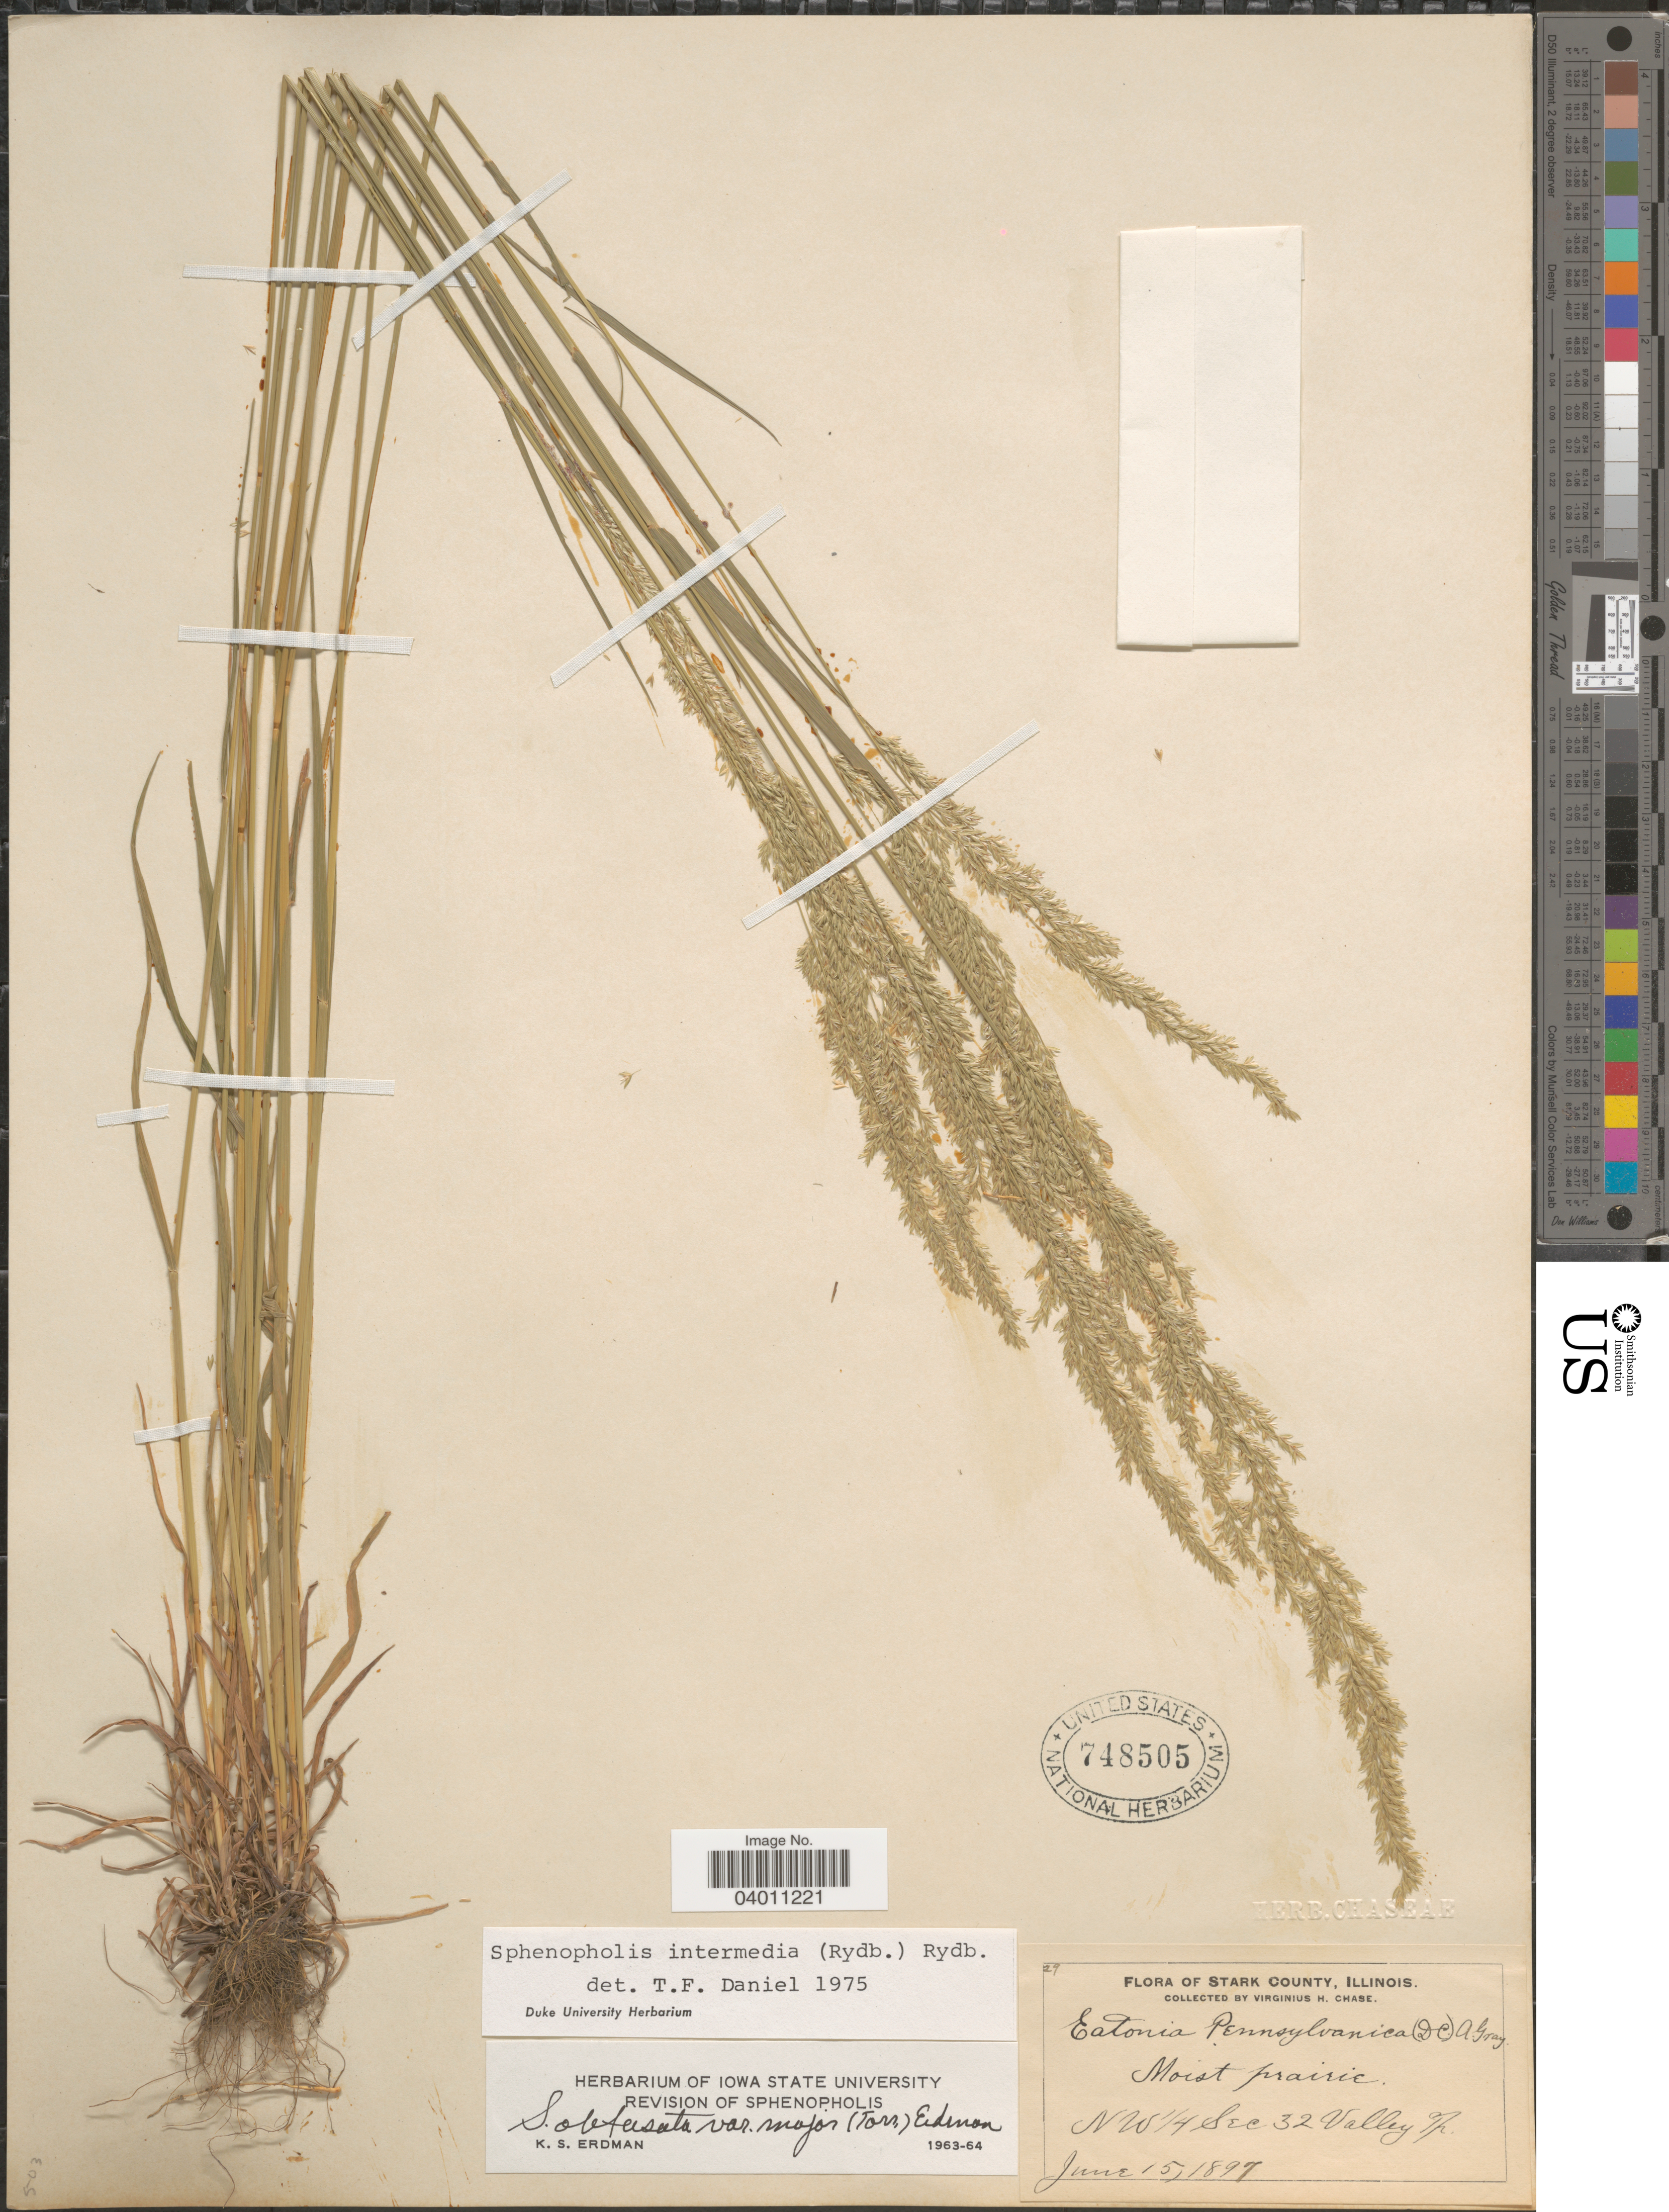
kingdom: Plantae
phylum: Tracheophyta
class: Liliopsida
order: Poales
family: Poaceae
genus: Sphenopholis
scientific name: Sphenopholis intermedia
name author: (Rydb.) Rydb.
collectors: V. H. Chase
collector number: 29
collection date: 1897-06-15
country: United States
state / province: Illinois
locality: Stark County. NW ¼ Sec 32 Valley Tp.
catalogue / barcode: US 748505